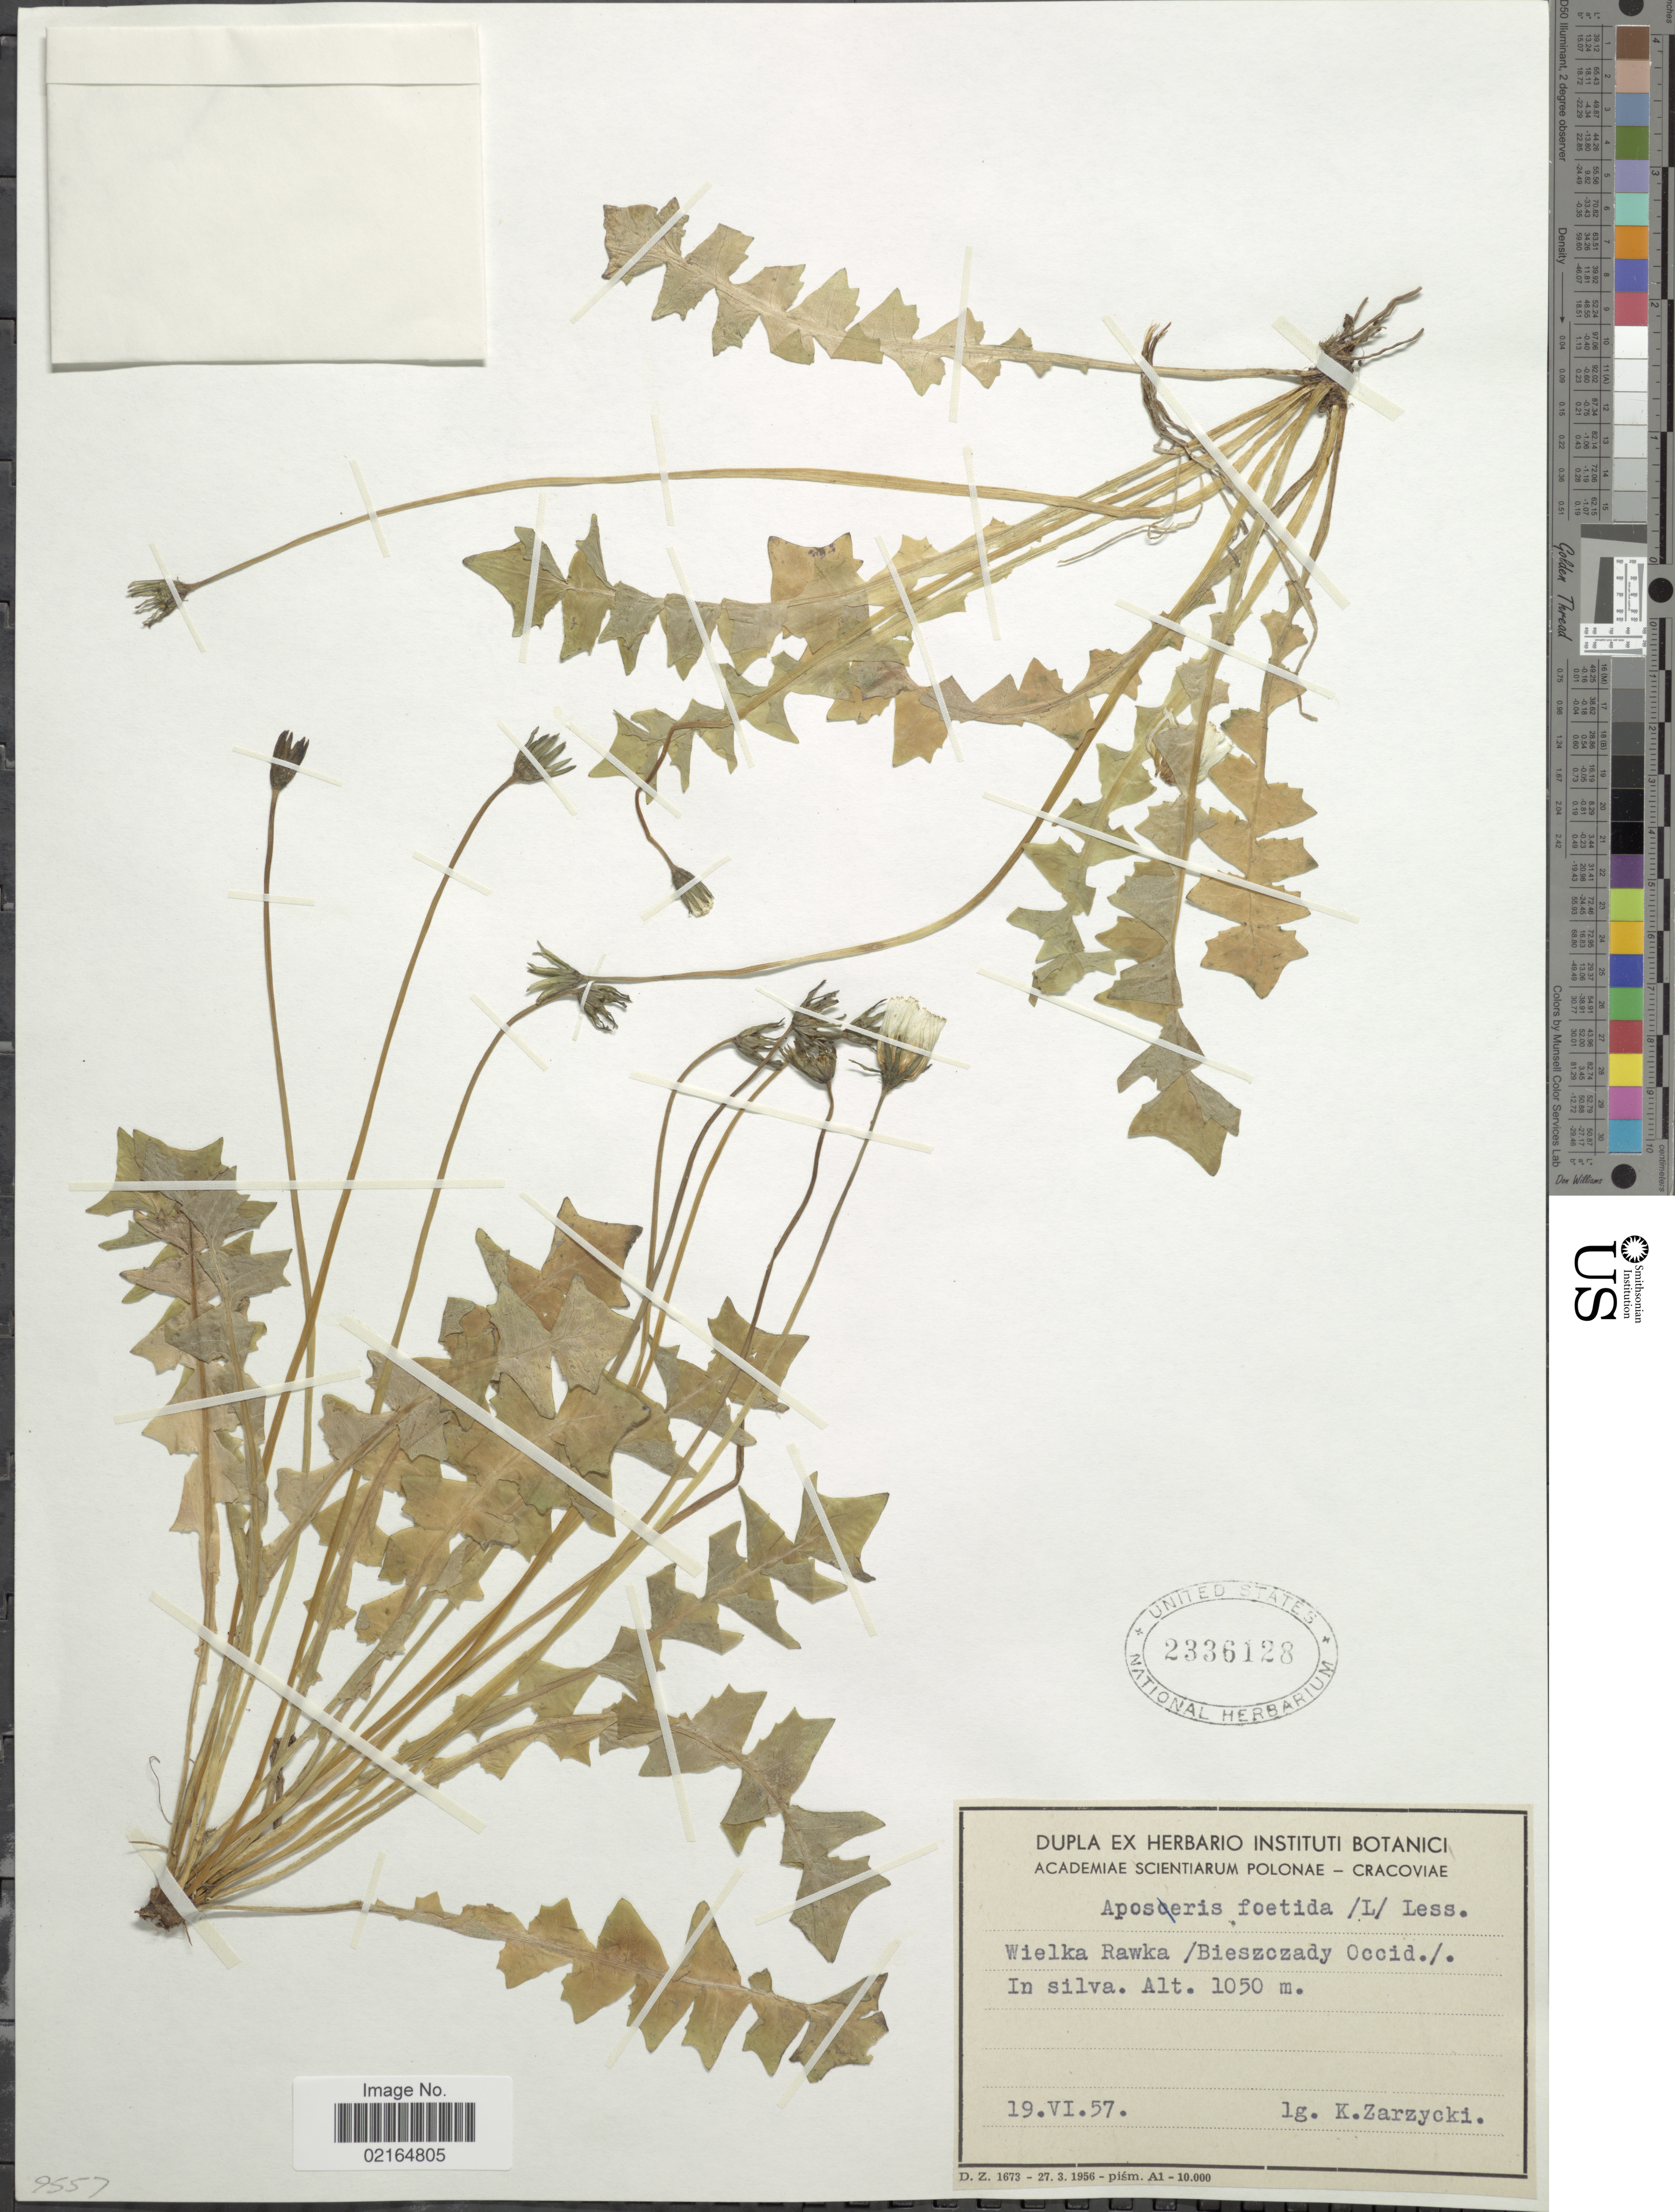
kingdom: Plantae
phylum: Tracheophyta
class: Magnoliopsida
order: Asterales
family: Asteraceae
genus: Aposeris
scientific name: Aposeris foetida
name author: (L.) Less.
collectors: K. Zarzycki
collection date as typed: Transcribed d/m/y: 19/6/57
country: Poland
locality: Wielka Rawka/Bieszczady Occid./ in silva.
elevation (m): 1050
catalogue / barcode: US 2336128